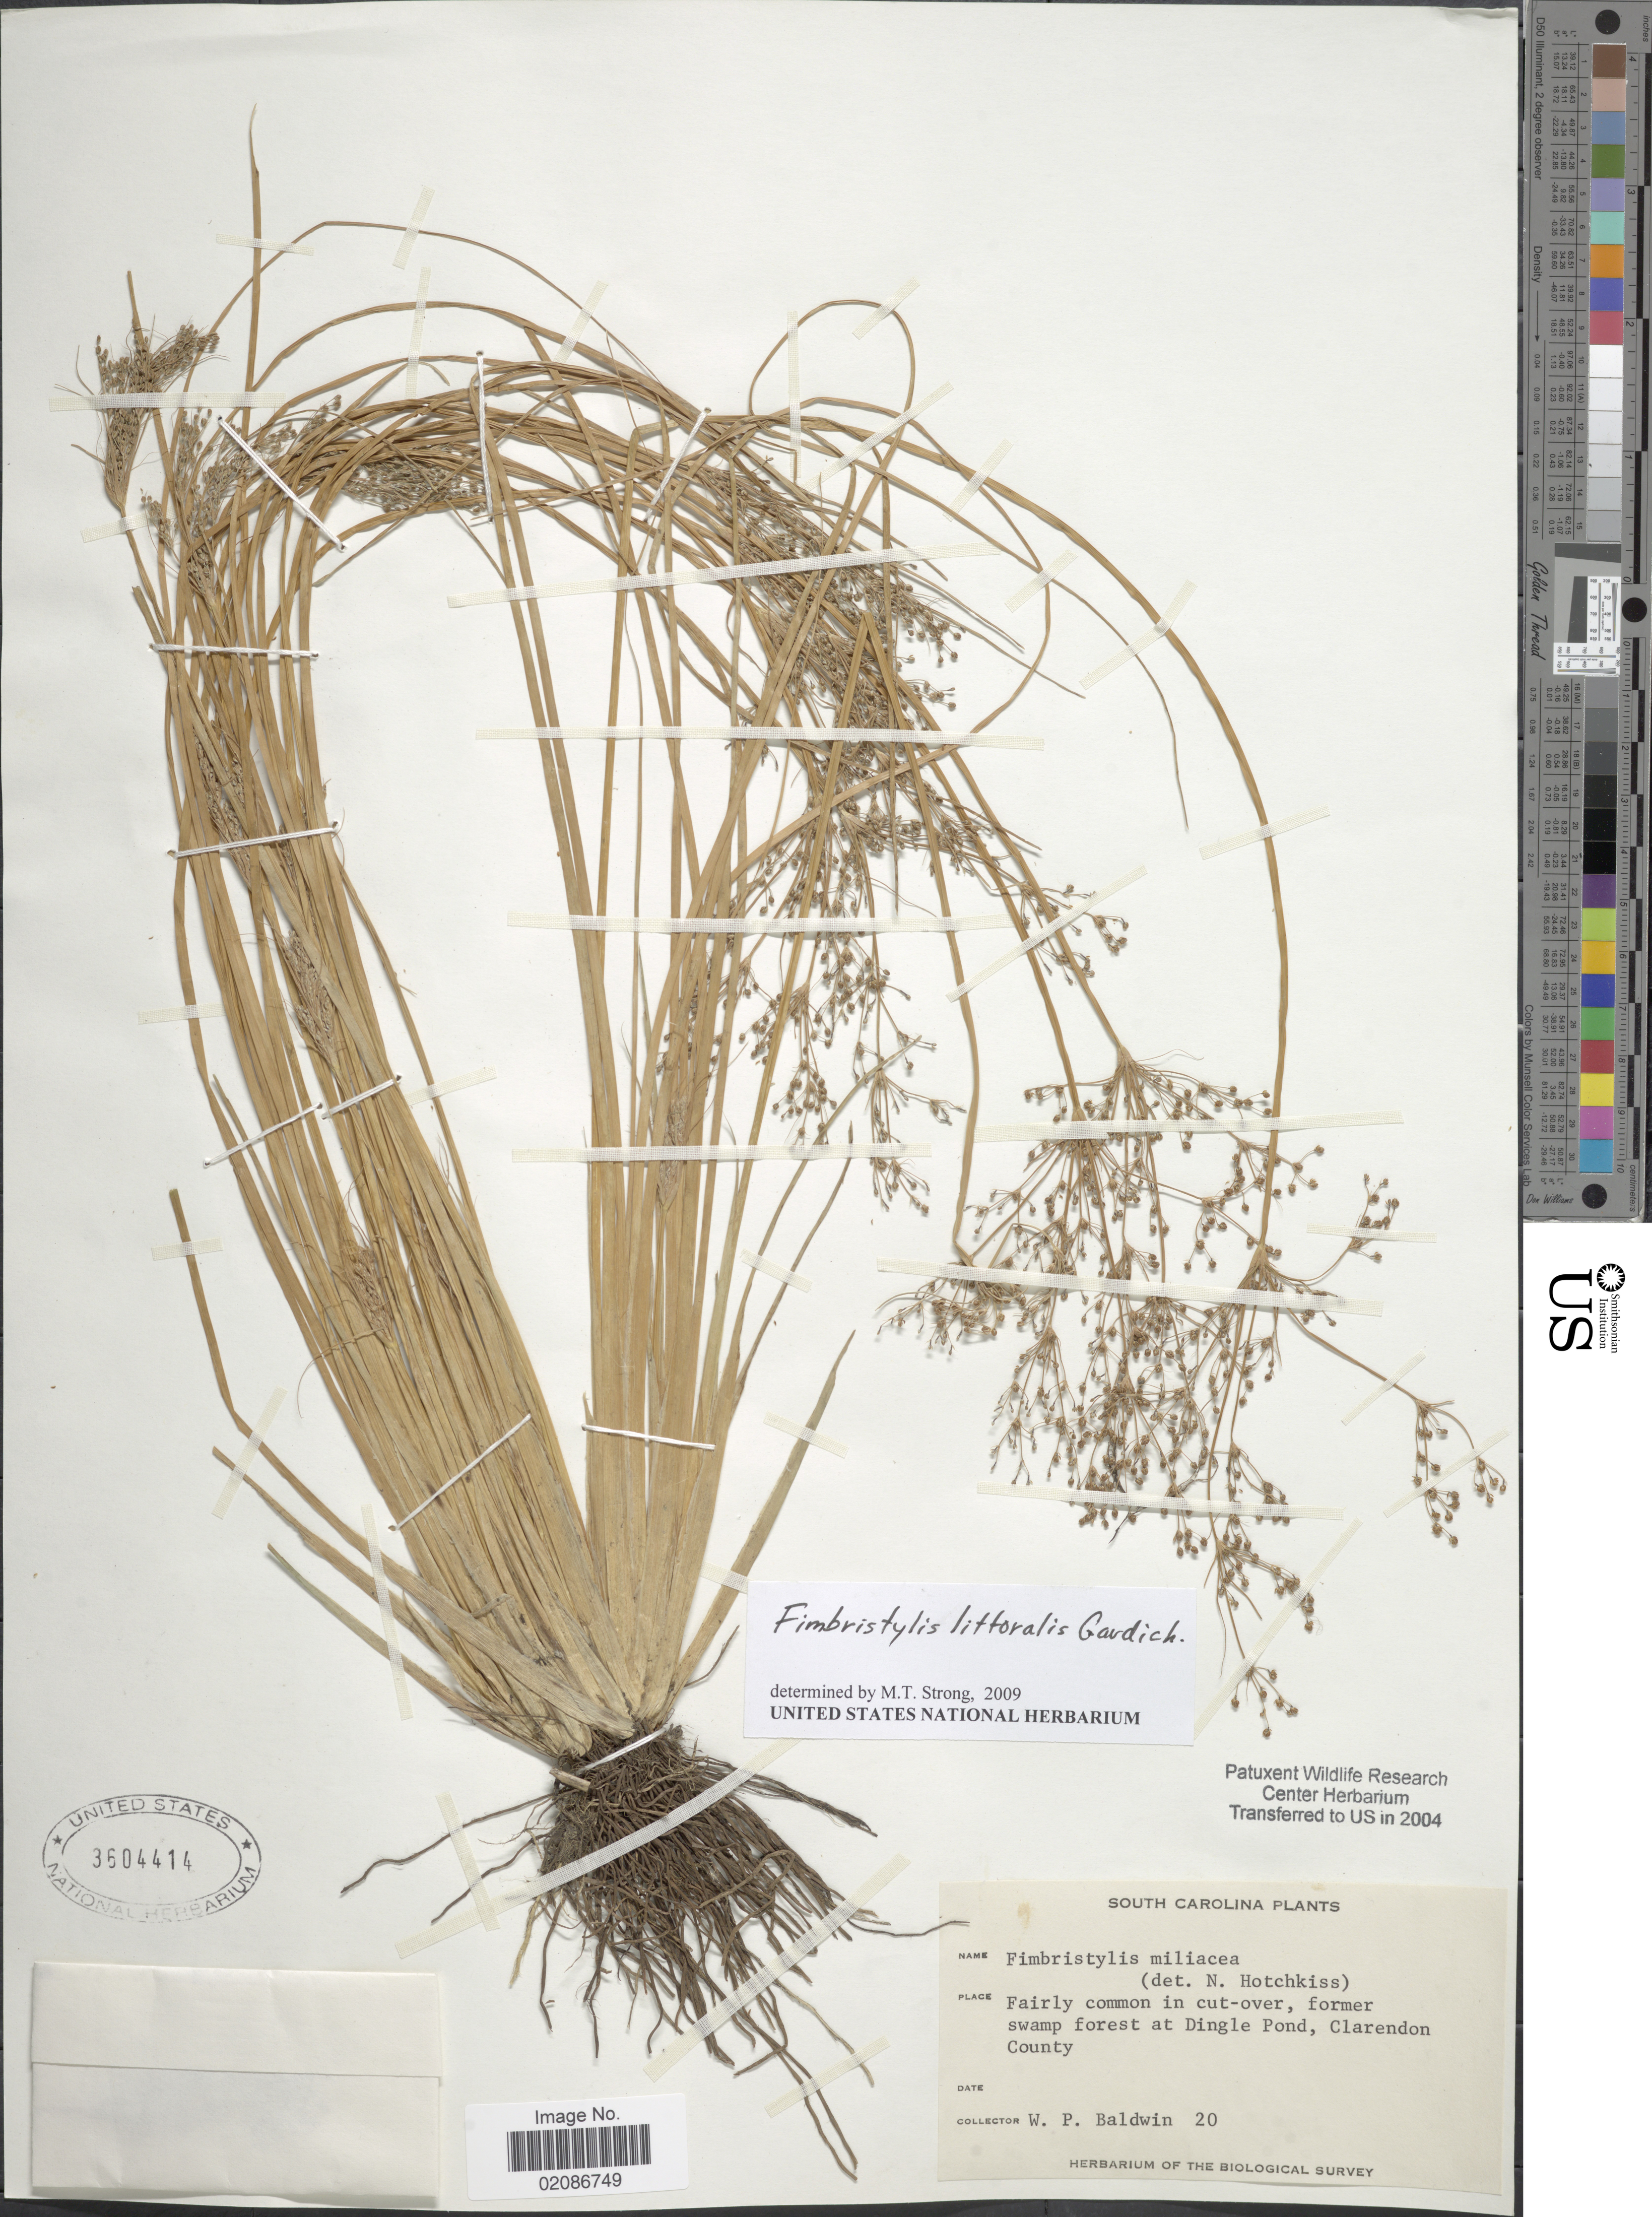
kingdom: Plantae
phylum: Tracheophyta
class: Liliopsida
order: Poales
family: Cyperaceae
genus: Fimbristylis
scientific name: Fimbristylis littoralis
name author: Gaudich.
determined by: Strong, M. T., (US), Smithsonian Institution - National Museum of Natural History (UNITED STATES)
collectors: W. Baldwin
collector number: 20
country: United States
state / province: South Carolina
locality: Former swamp forest at Dingle Pond, Claredon County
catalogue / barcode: US 3604414